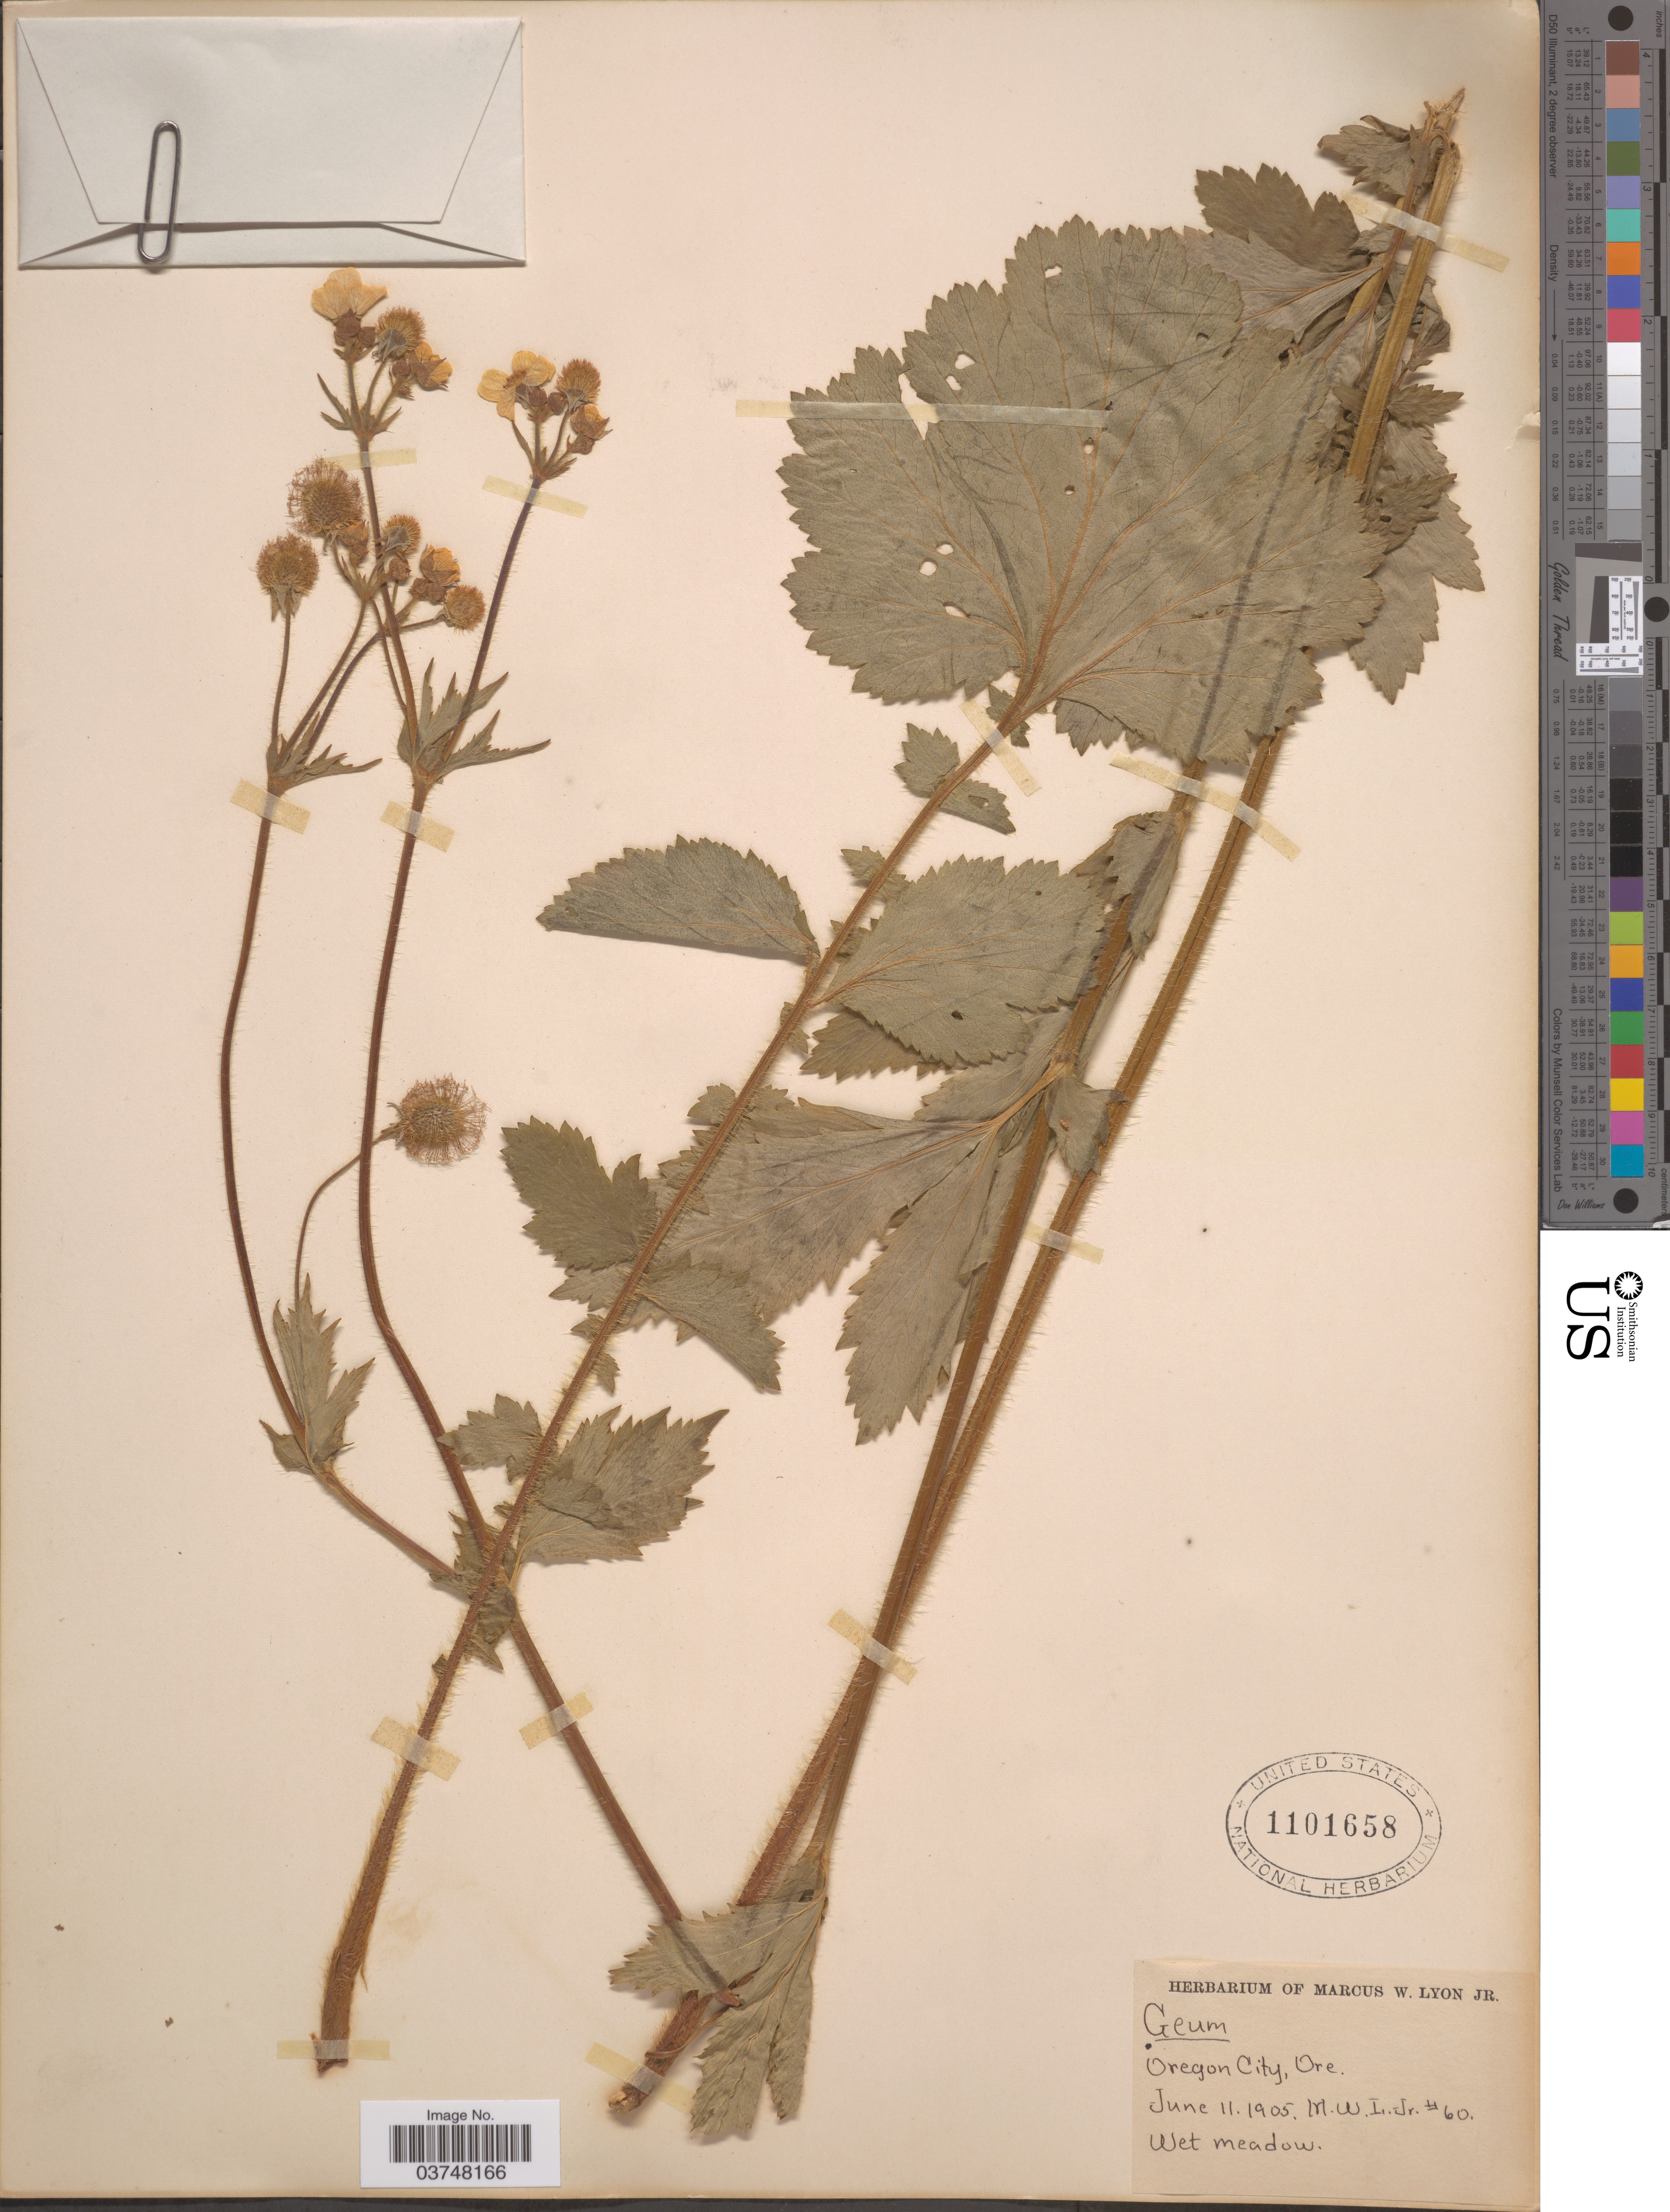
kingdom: Plantae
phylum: Tracheophyta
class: Magnoliopsida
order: Rosales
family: Rosaceae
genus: Geum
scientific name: Geum sp.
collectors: M. W. Lyon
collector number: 60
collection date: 1905-06-11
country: United States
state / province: Oregon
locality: Oregon City.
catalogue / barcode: US 1101658